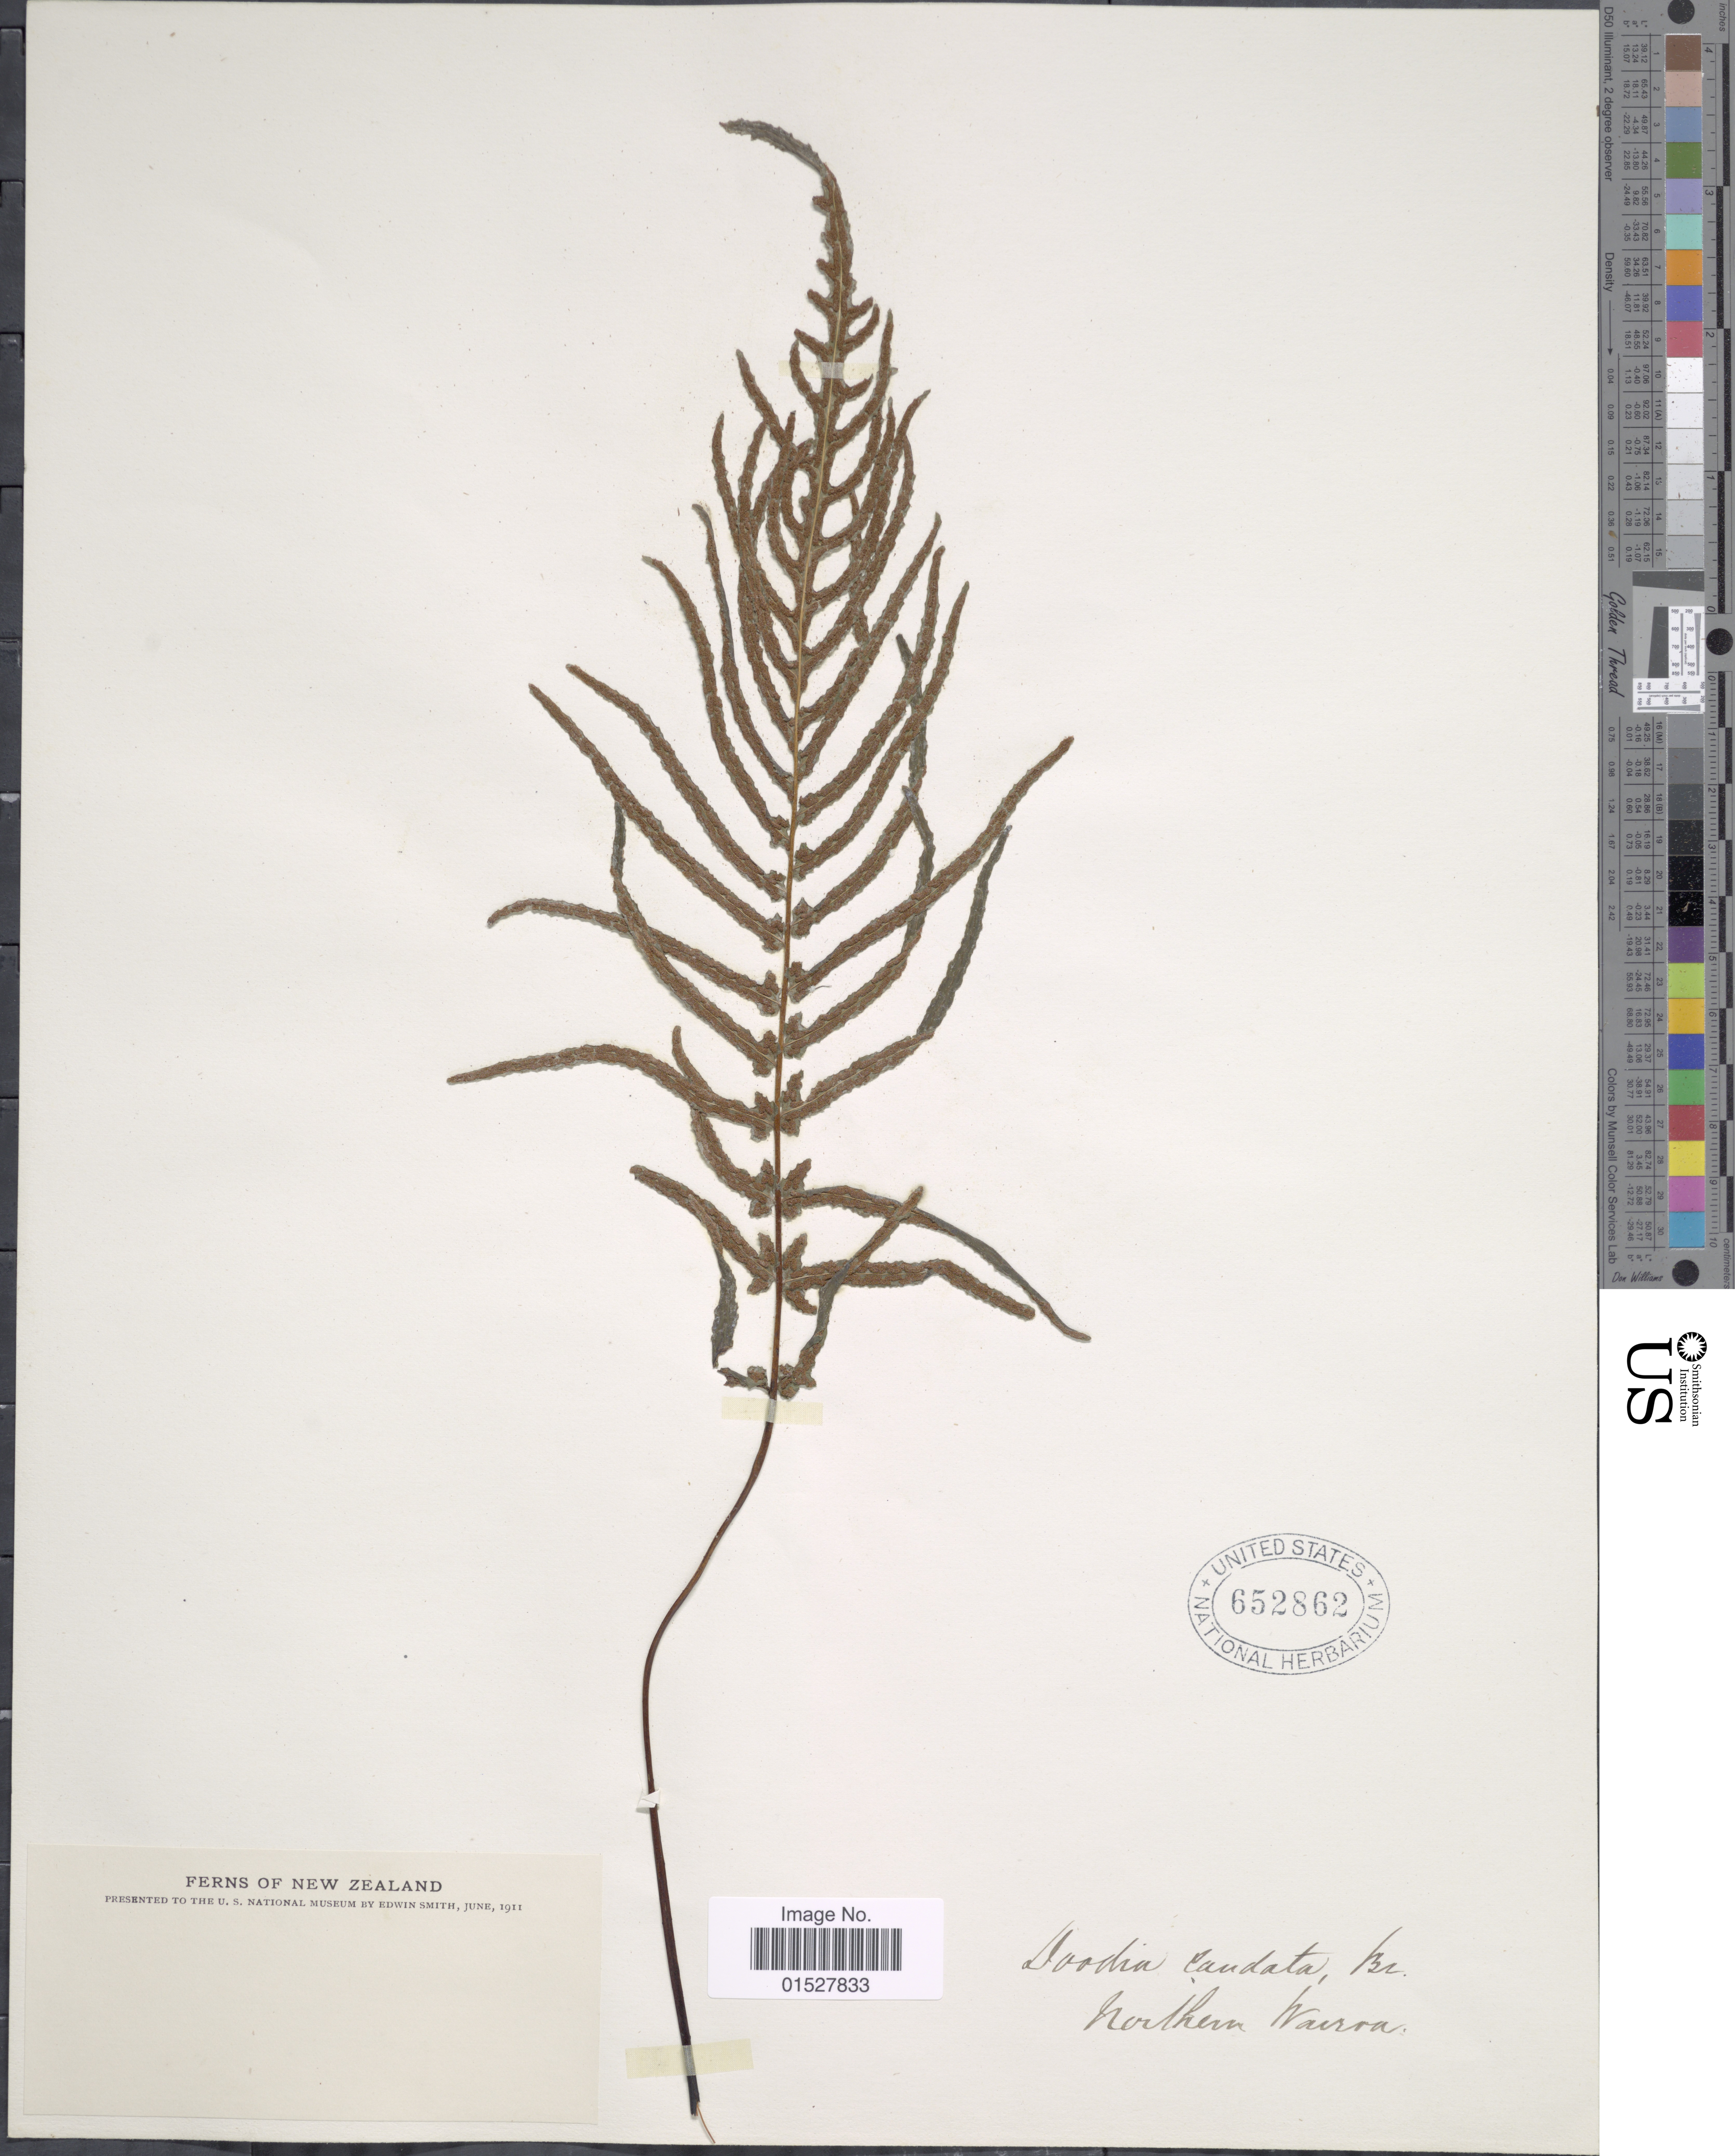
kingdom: Plantae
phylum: Tracheophyta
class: Polypodiopsida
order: Polypodiales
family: Blechnaceae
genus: Blechnum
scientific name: Blechnum spinulosum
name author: Poir.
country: New Zealand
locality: Northern Wairoa.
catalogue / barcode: US 652862